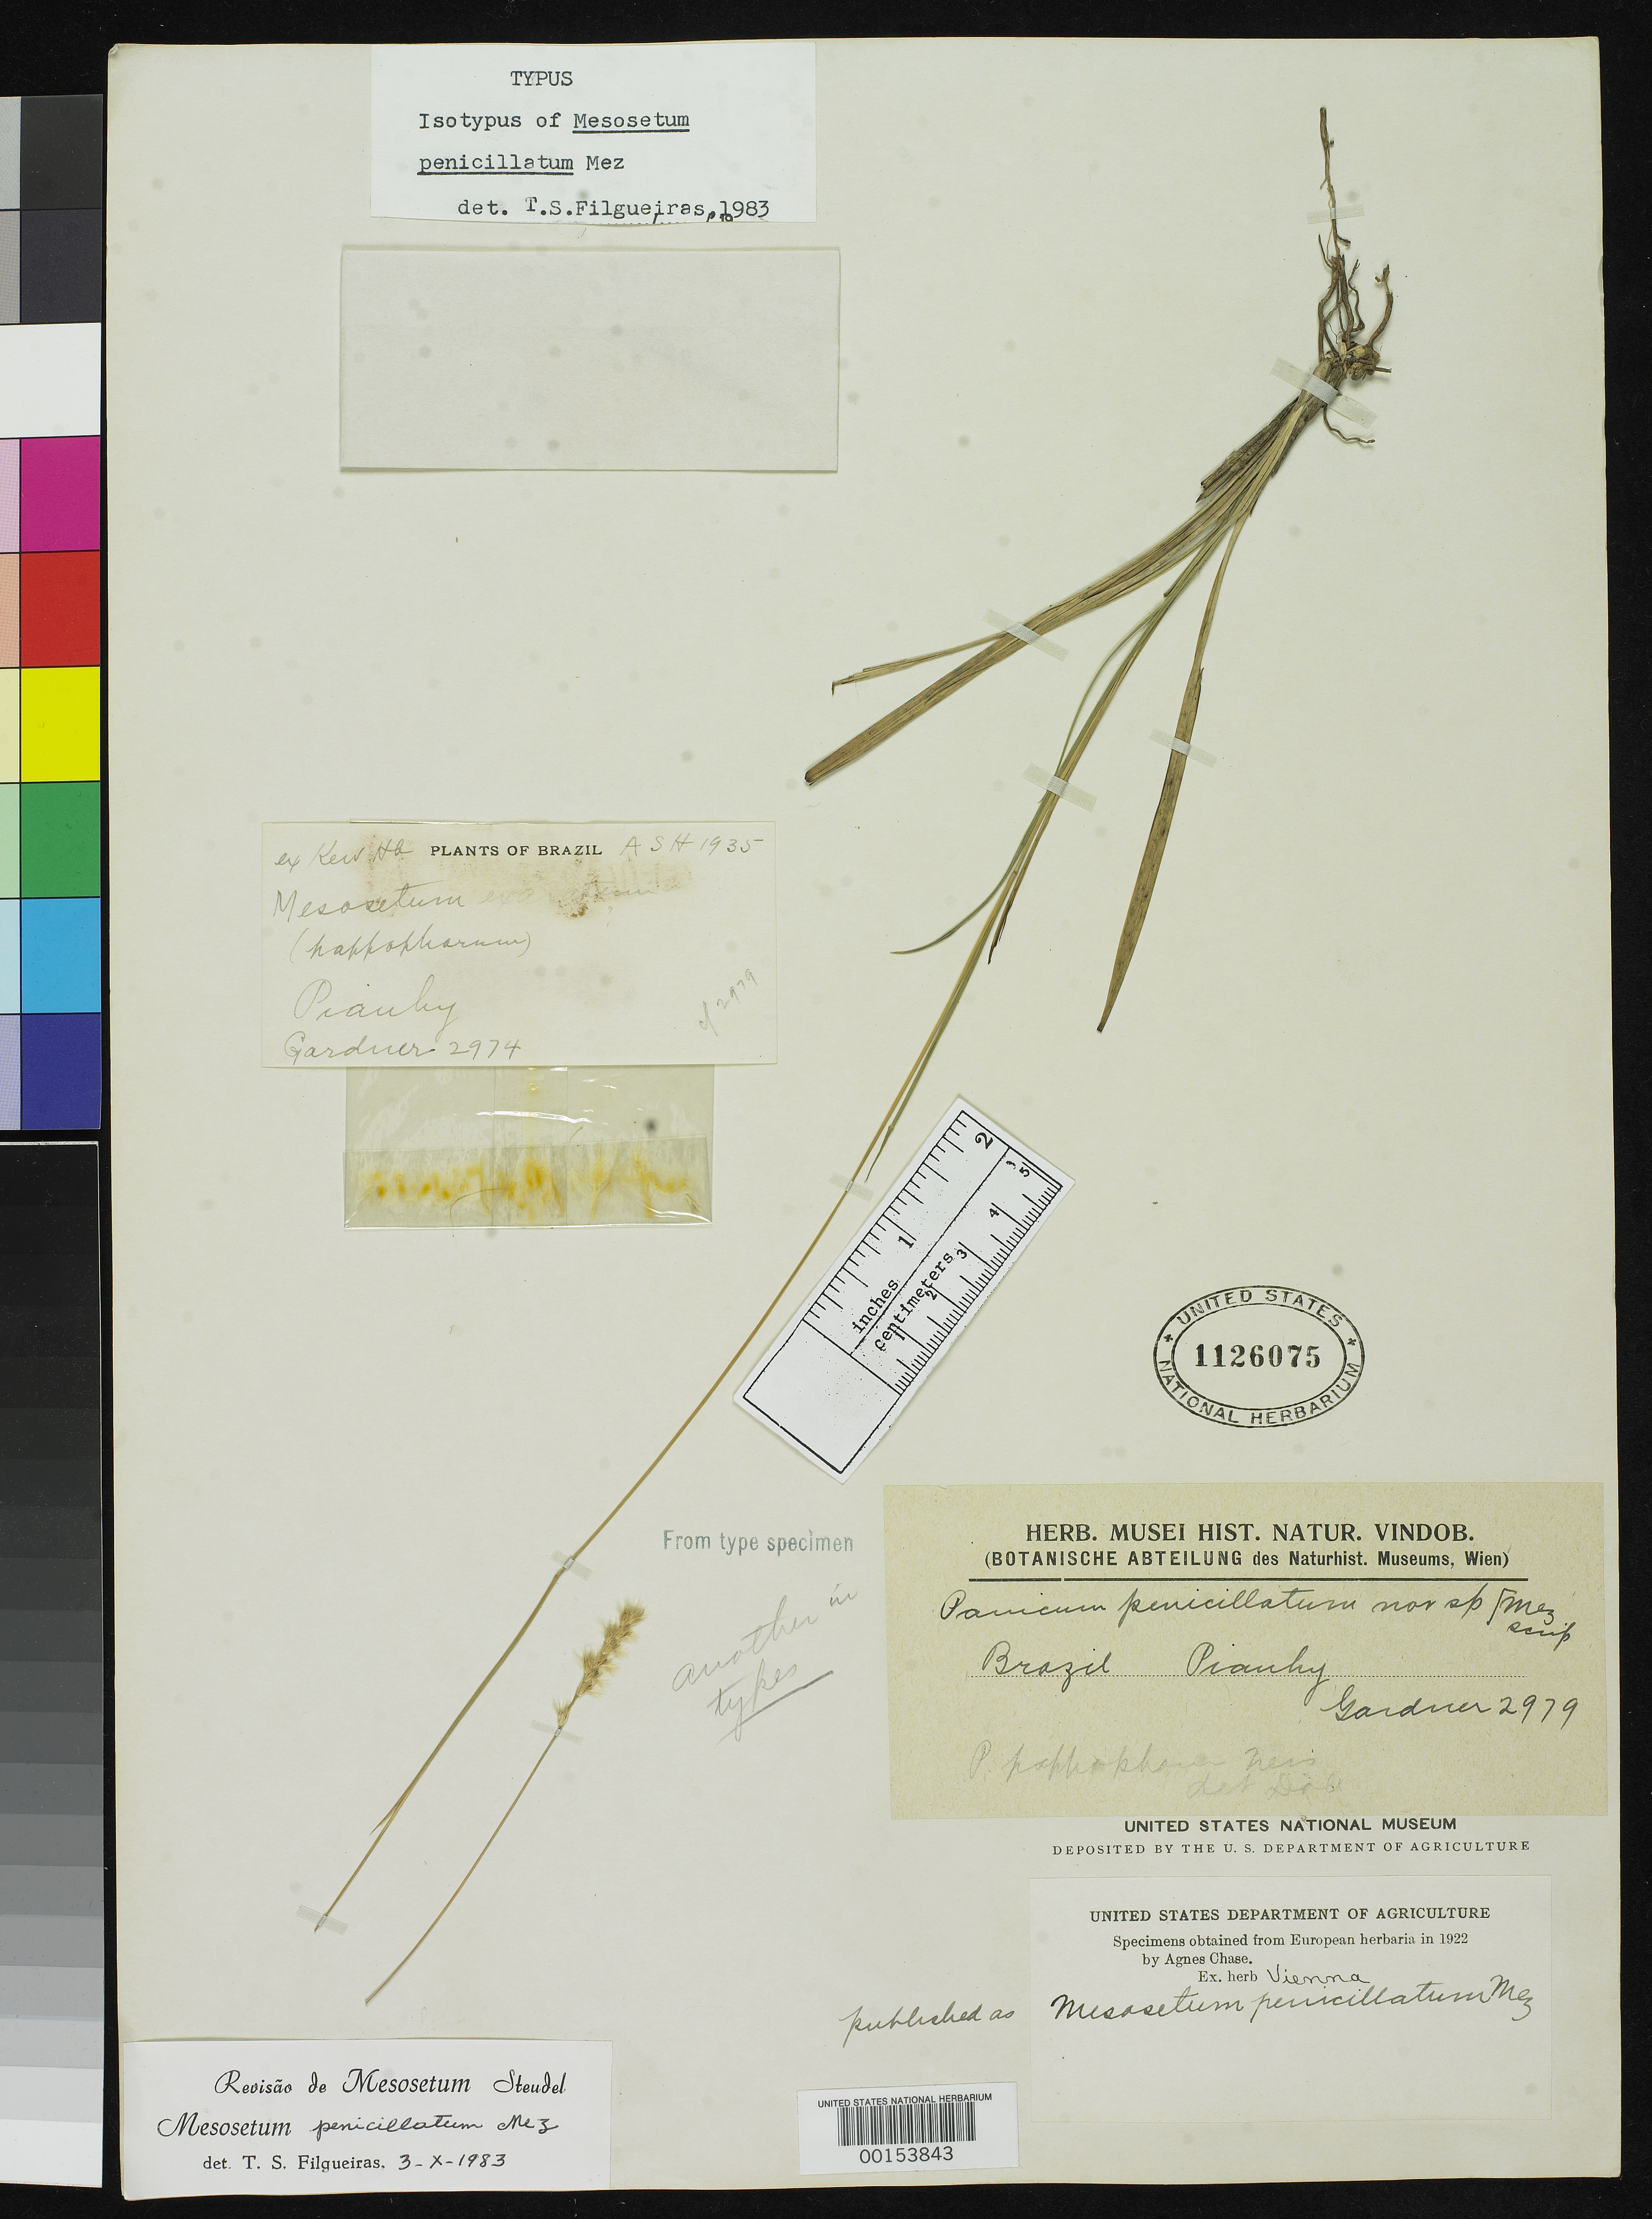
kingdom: Plantae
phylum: Tracheophyta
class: Liliopsida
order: Poales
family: Poaceae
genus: Mesosetum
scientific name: Mesosetum penicillatum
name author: Mez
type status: Isotype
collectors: G. Gardner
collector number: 2979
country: Brazil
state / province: Piauí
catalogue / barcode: US 1126075